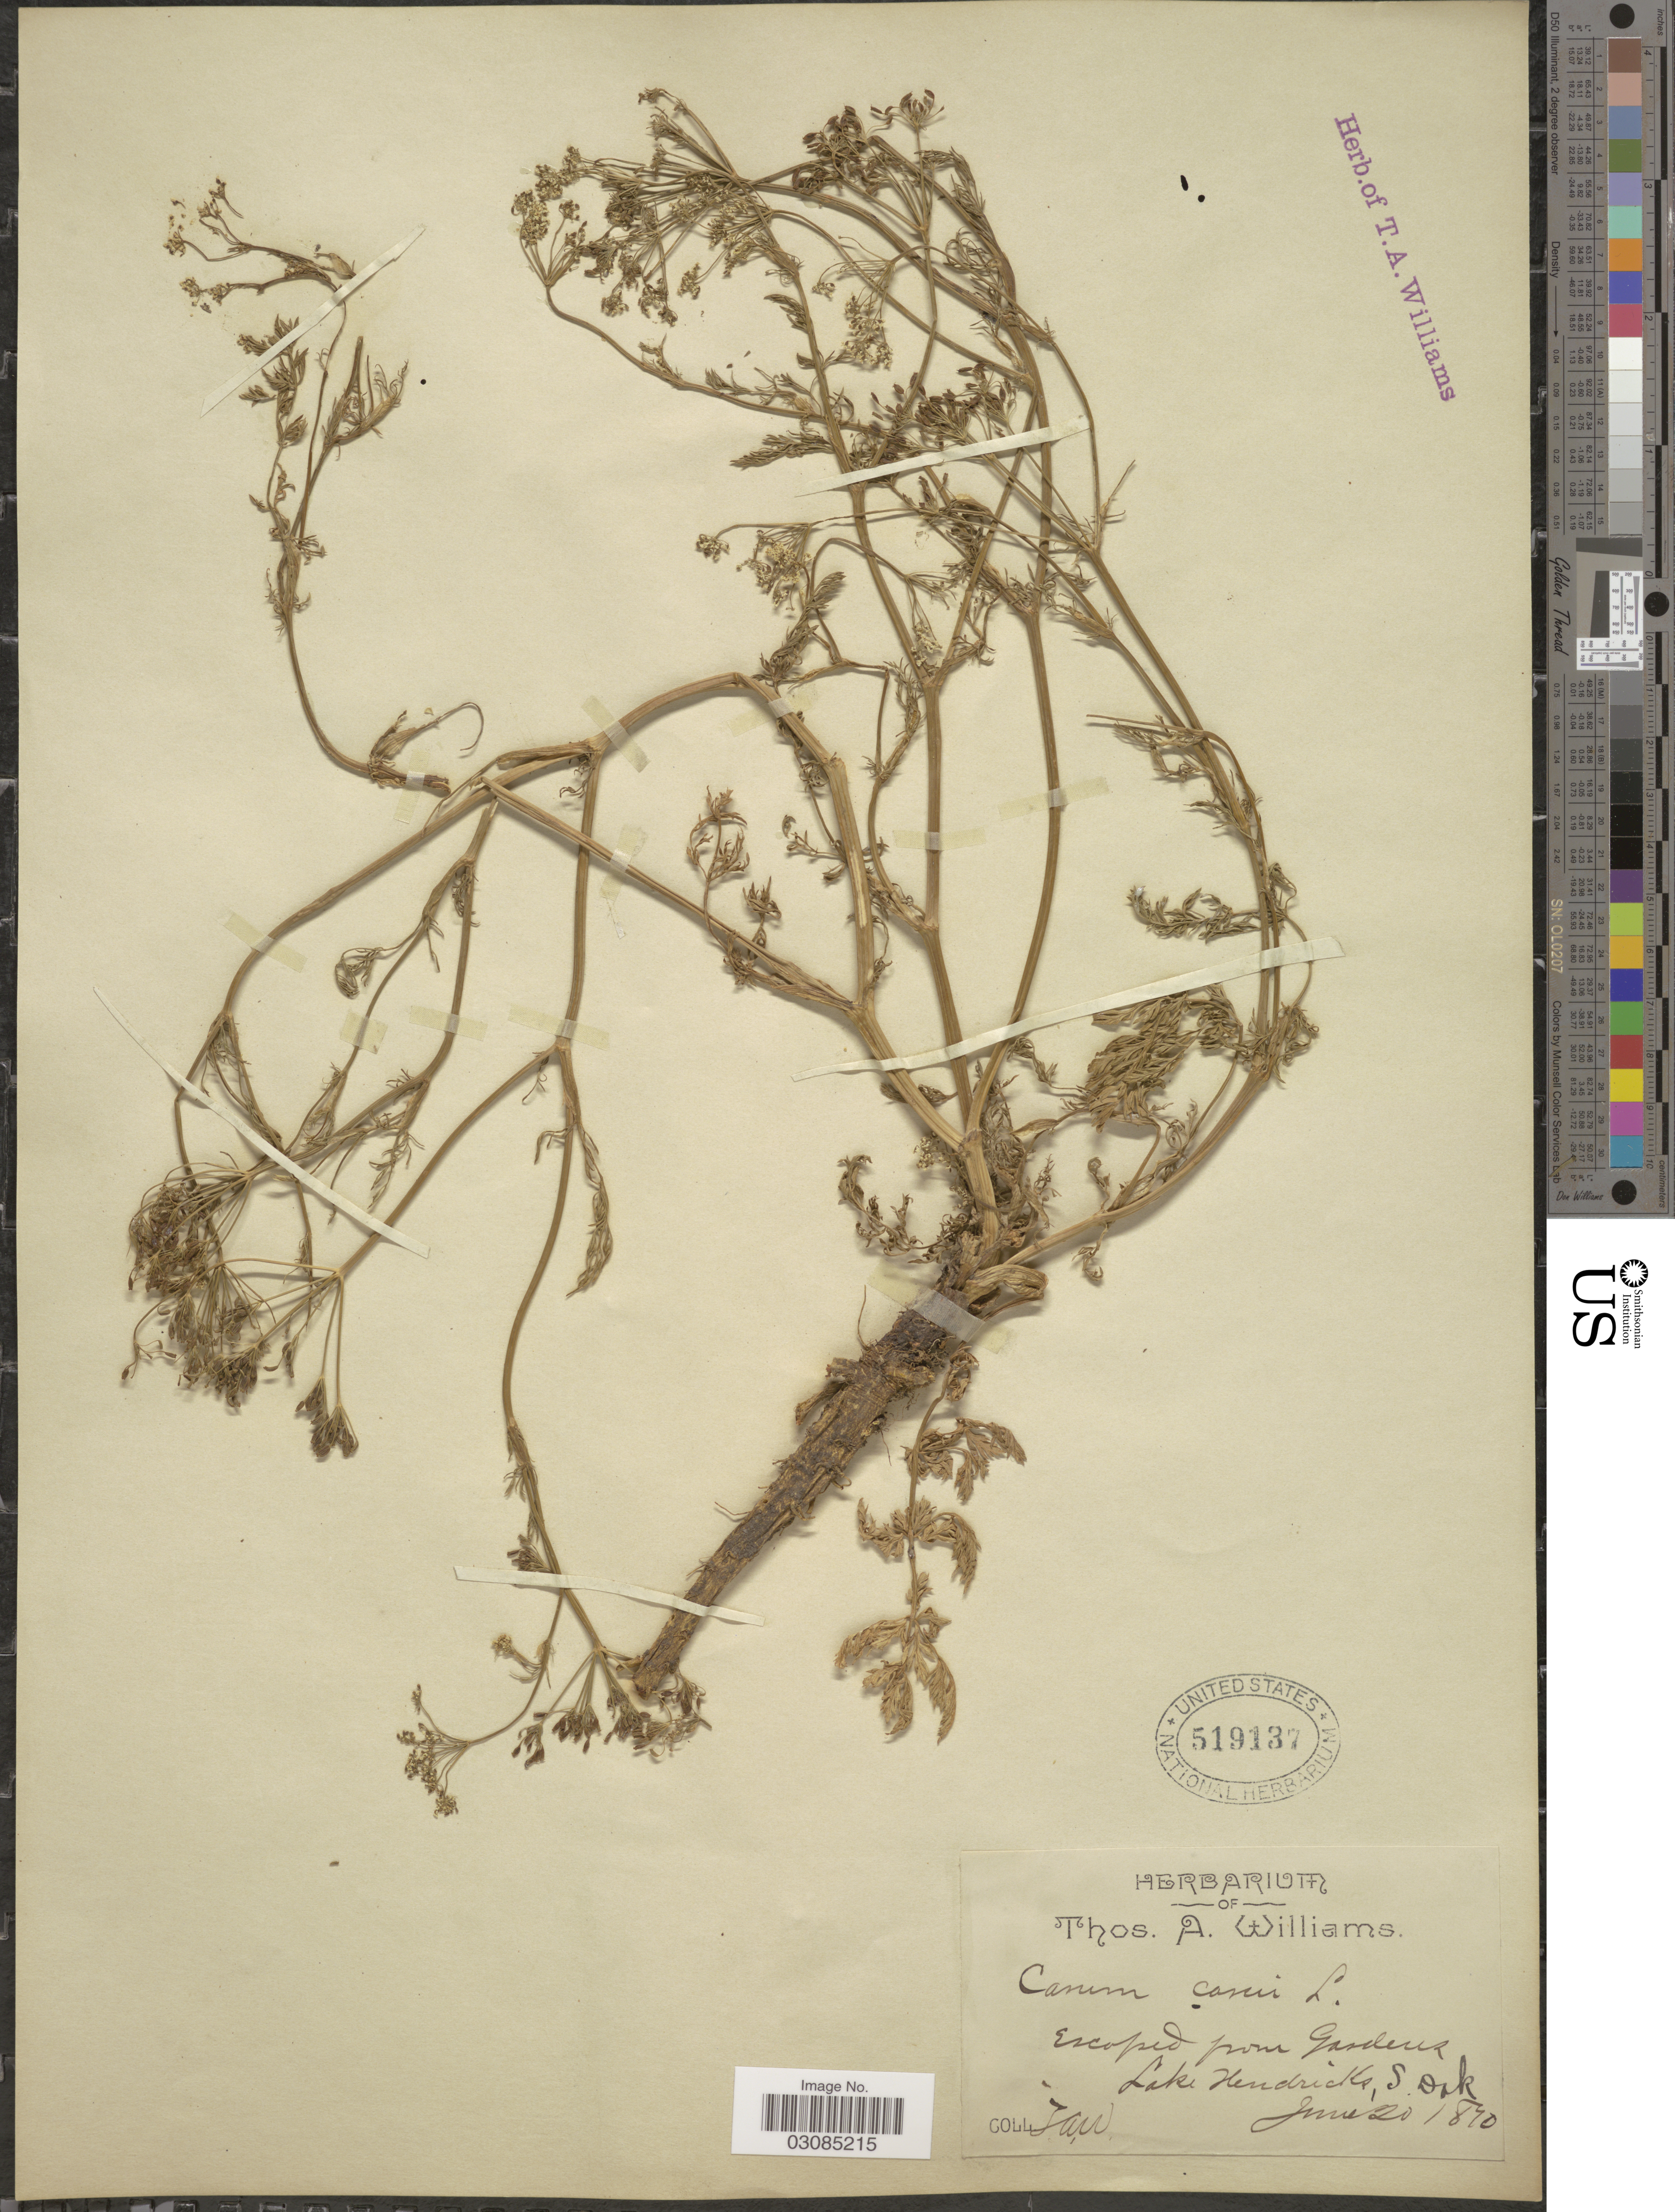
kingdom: Plantae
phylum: Tracheophyta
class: Magnoliopsida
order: Apiales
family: Apiaceae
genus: Carum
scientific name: Carum carvi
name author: L.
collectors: T. A. Williams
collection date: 1890-06-20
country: United States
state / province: South Dakota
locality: Escaped from Gardens. Lake Hendricks, S. Dak.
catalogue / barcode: US 519137